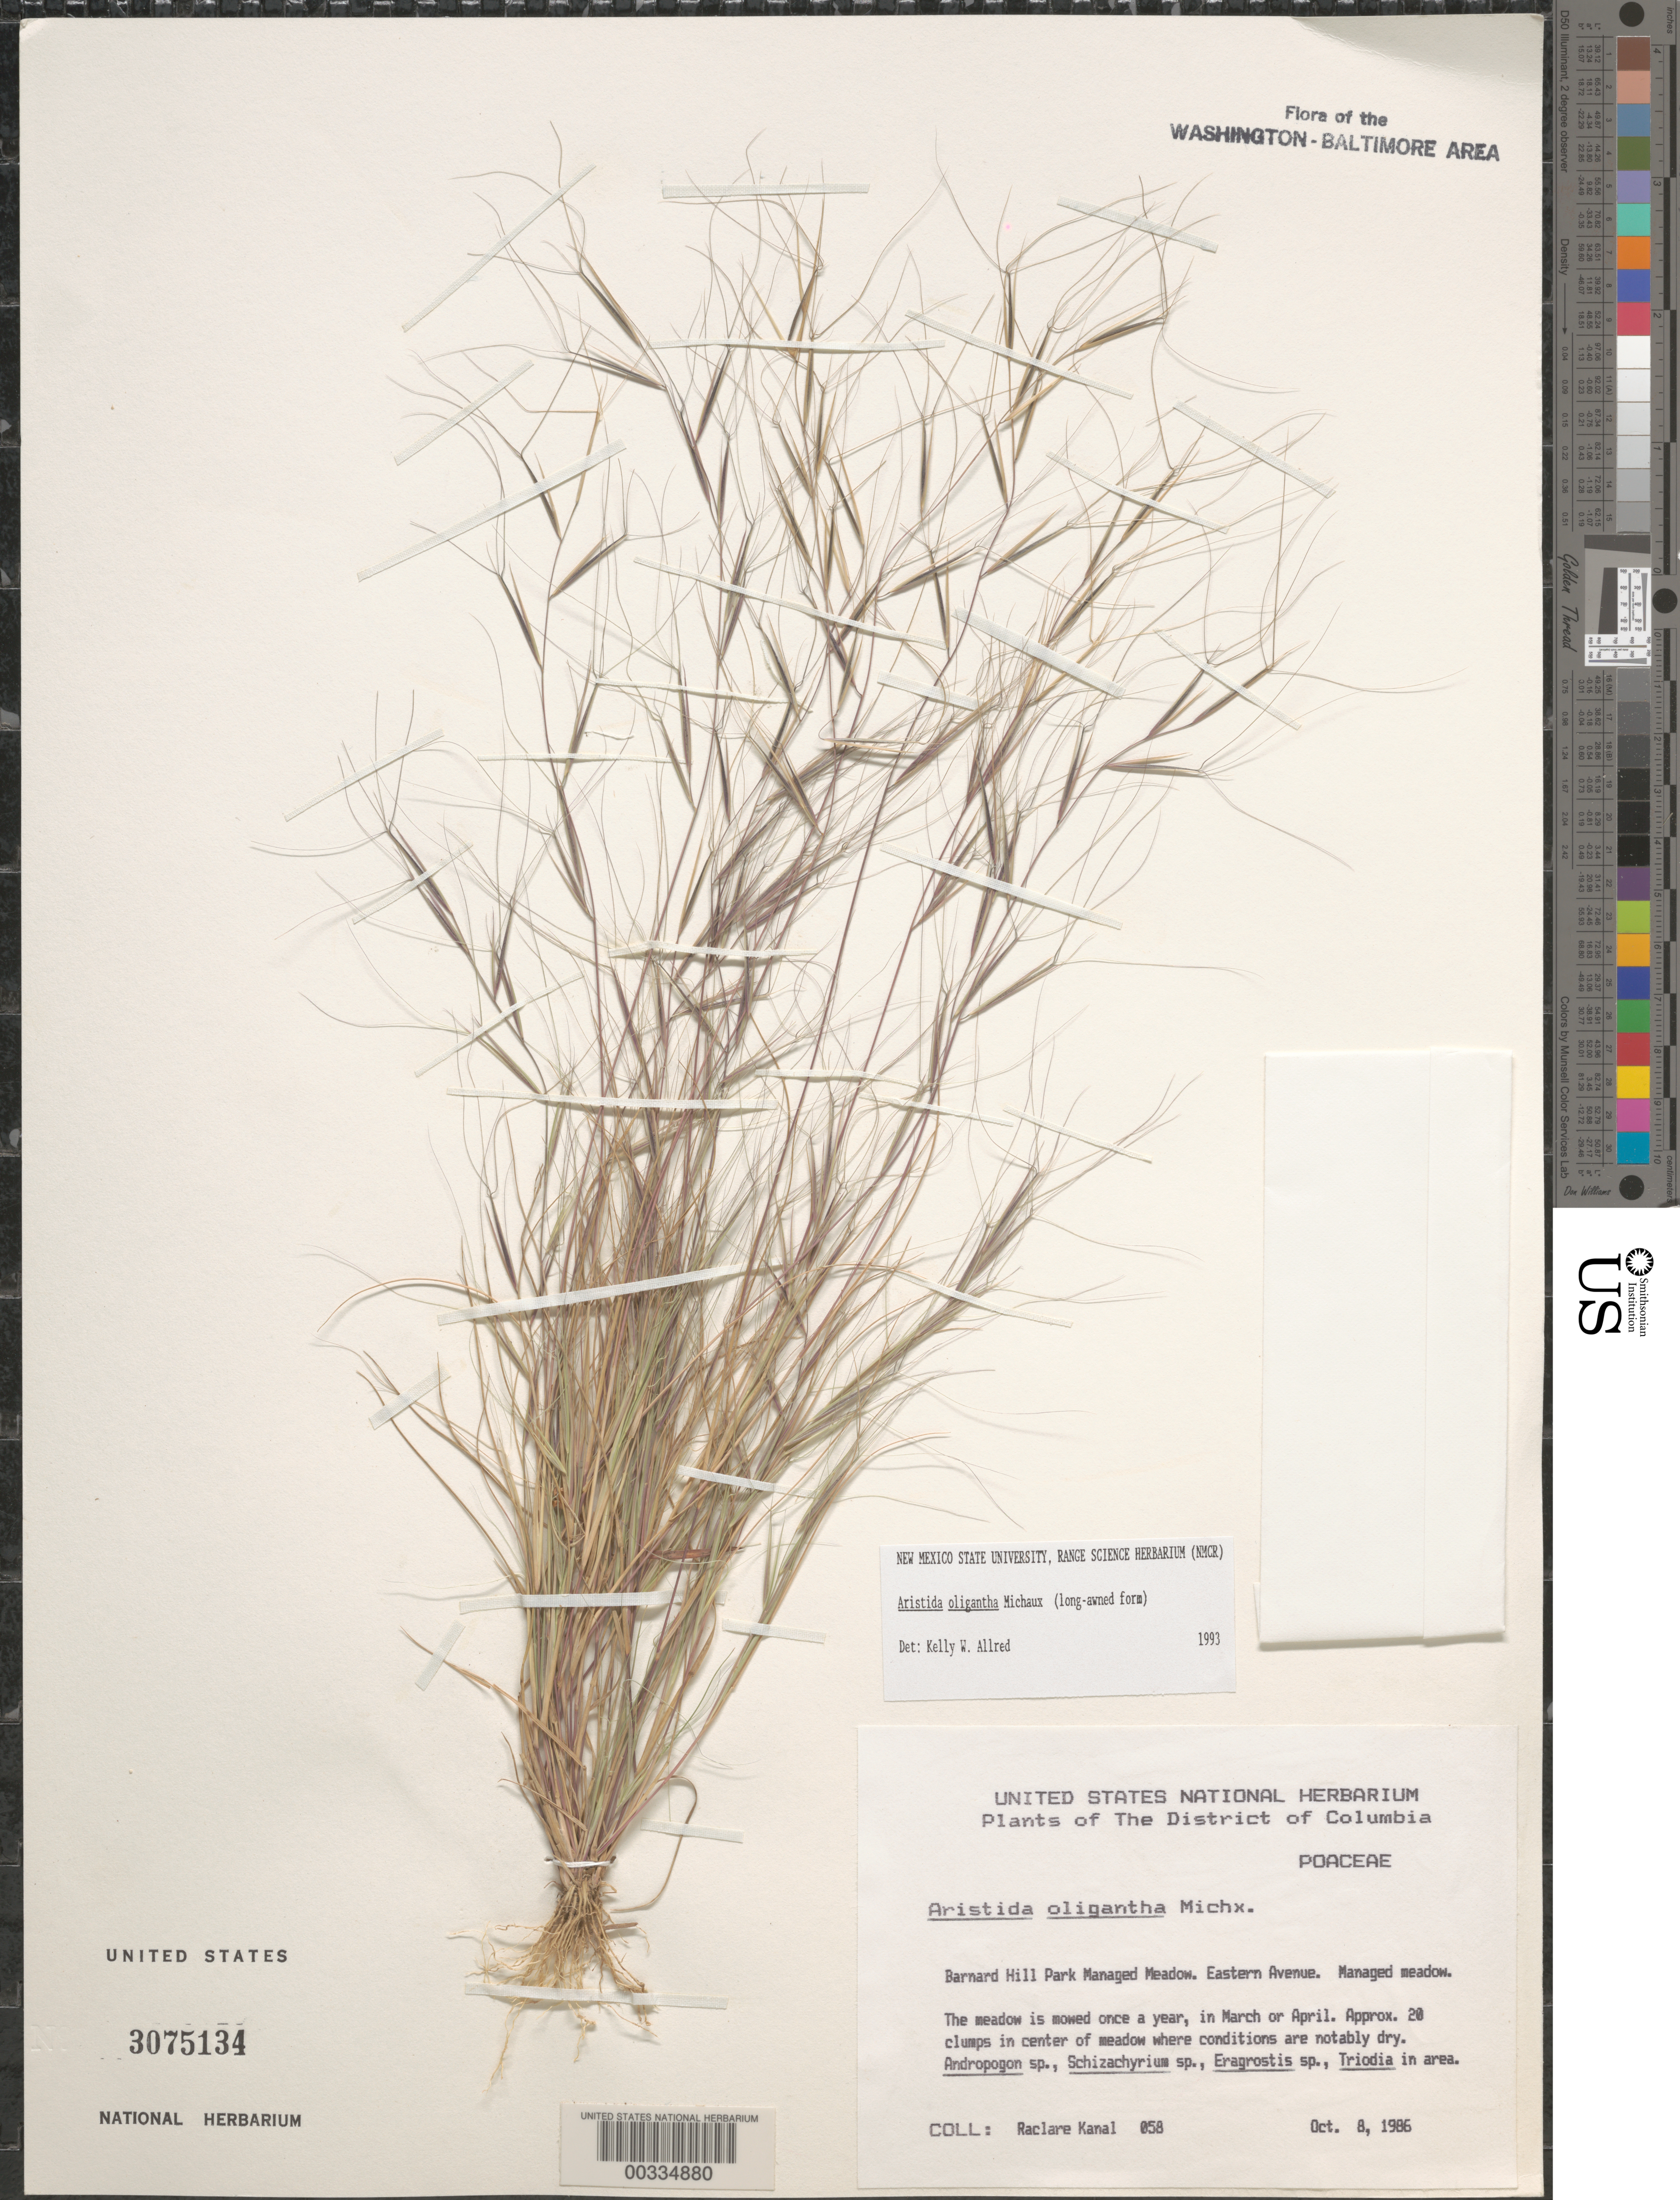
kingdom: Plantae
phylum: Tracheophyta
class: Liliopsida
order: Poales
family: Poaceae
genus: Aristida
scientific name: Aristida oligantha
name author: Michx.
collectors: R. Kanal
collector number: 058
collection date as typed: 08 Oct 1986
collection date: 1986-10-08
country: United States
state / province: District of Columbia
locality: Barnard Hill Park, Eastern Ave.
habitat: Managed meadow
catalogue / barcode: US 3075134